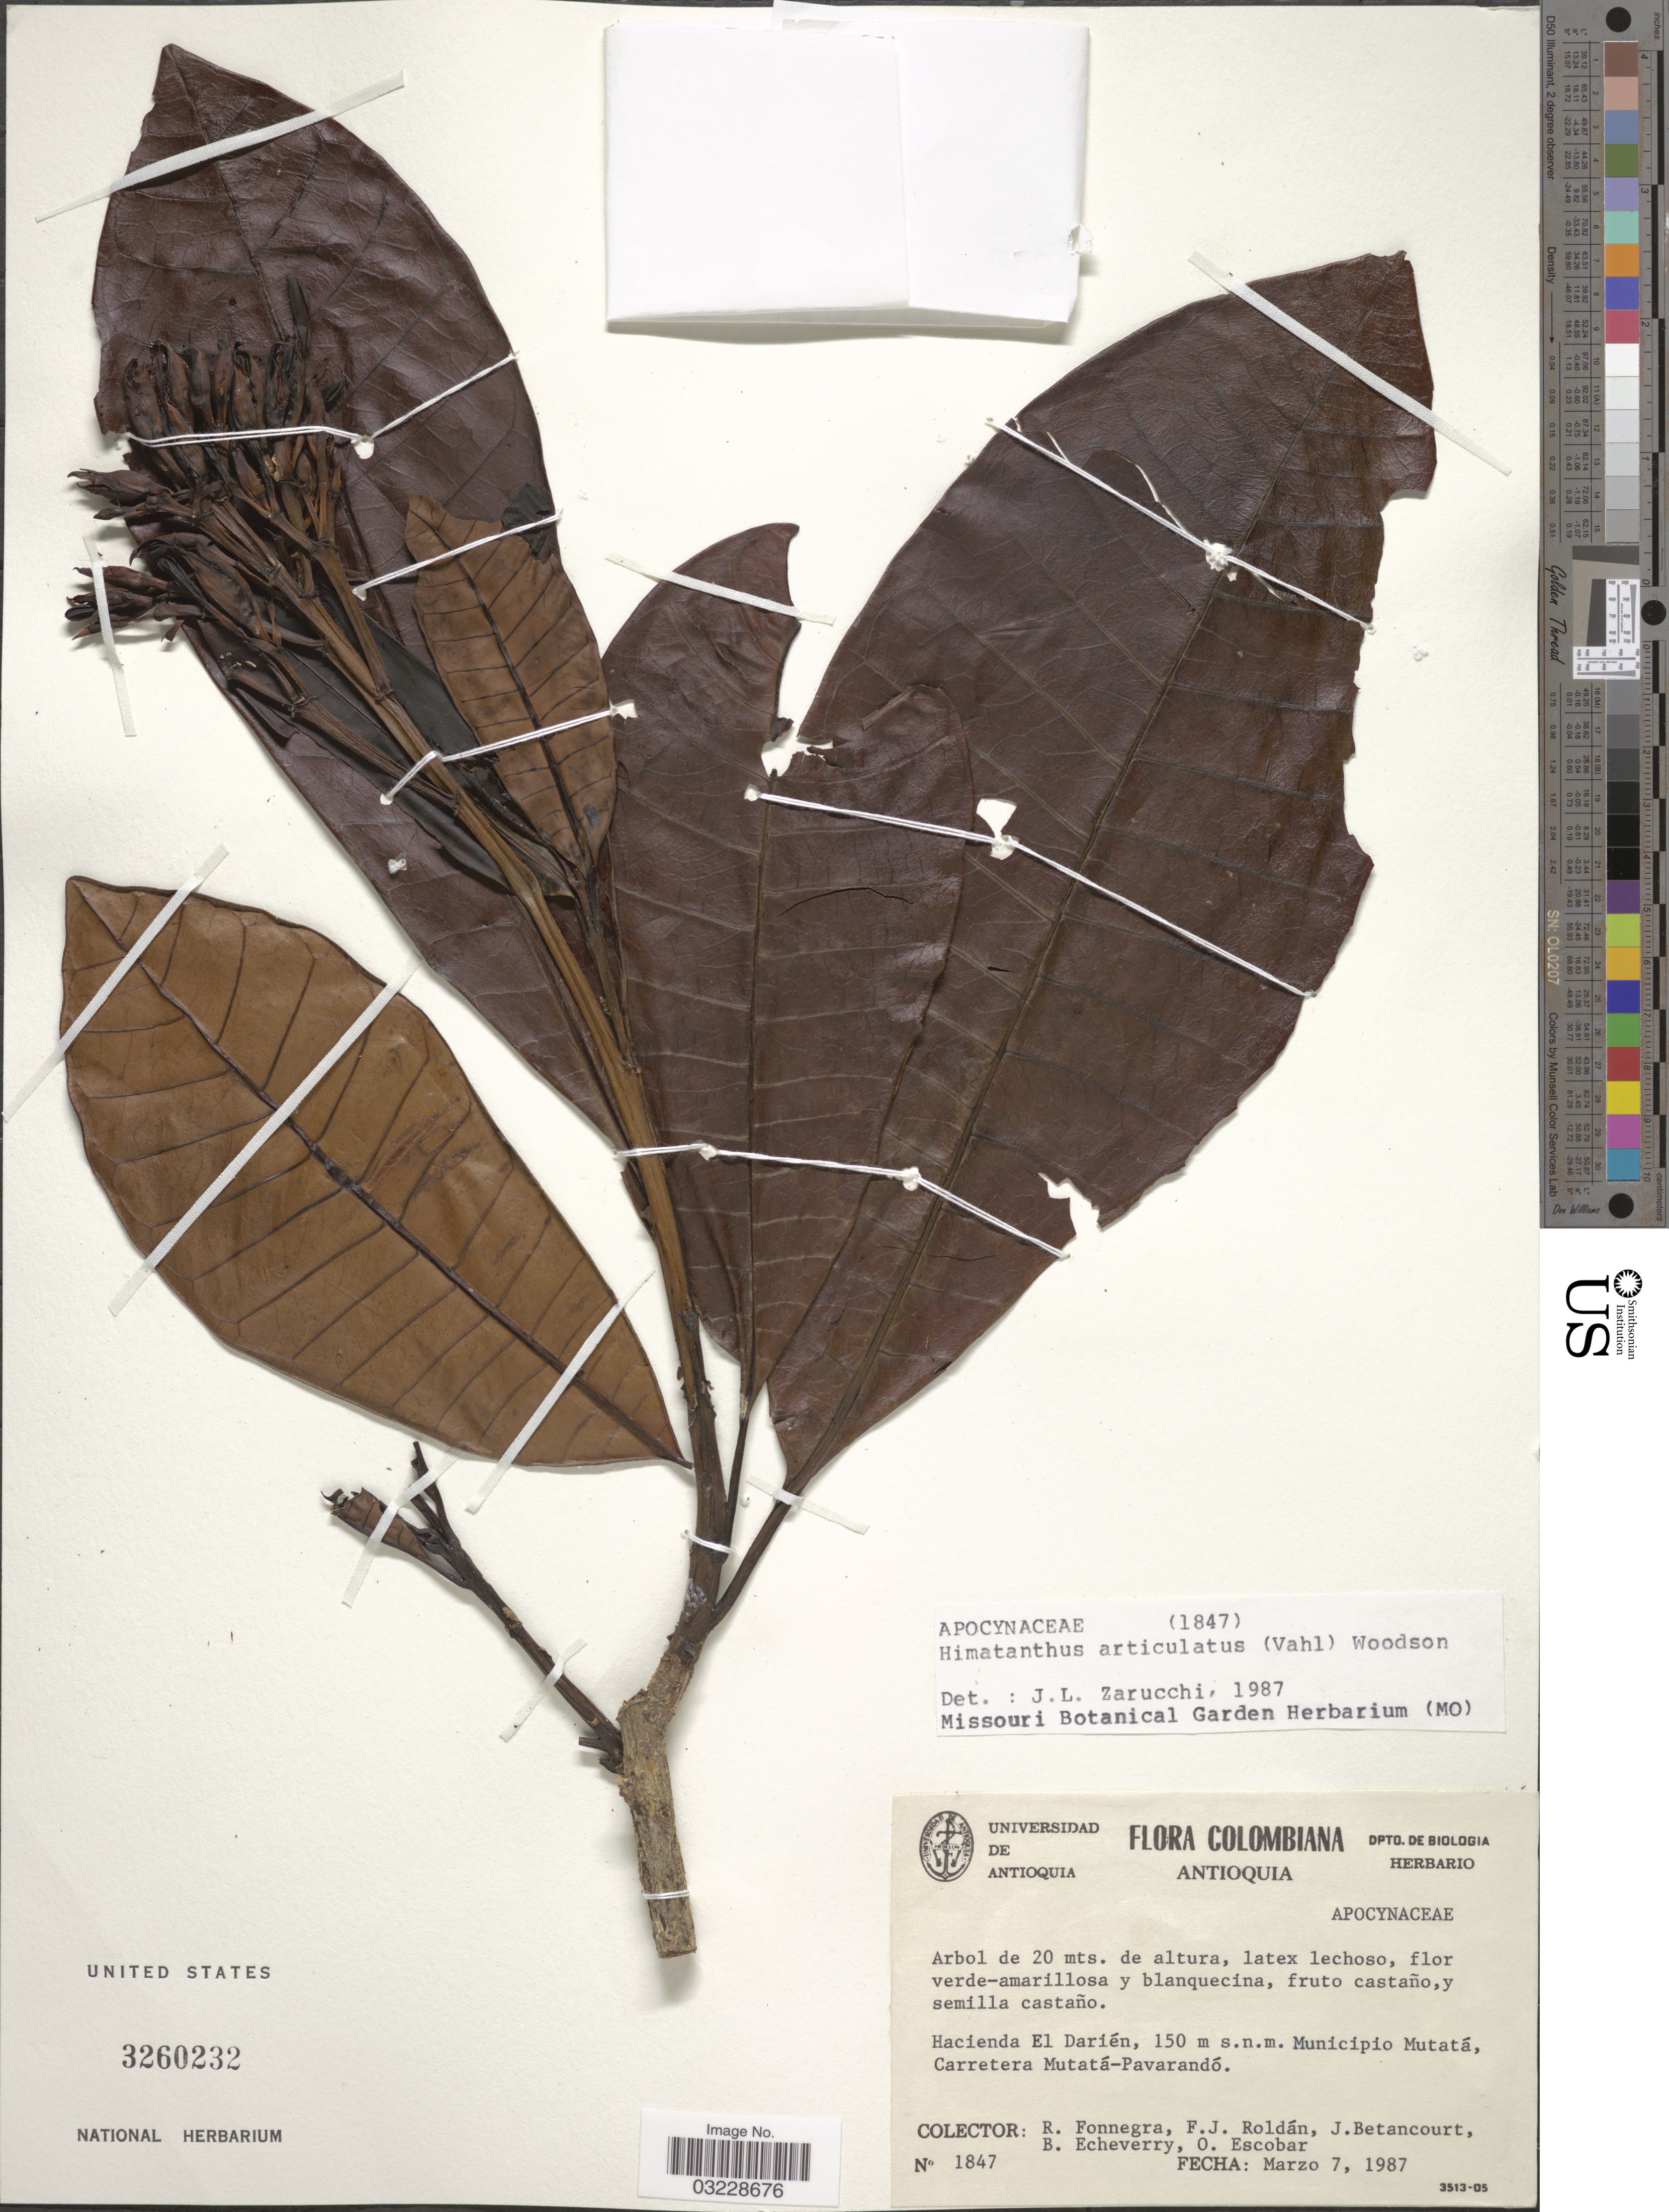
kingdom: Plantae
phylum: Tracheophyta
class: Magnoliopsida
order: Gentianales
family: Apocynaceae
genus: Himatanthus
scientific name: Himatanthus articulatus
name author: (Vahl) Woodson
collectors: R. Fonnegra G., F. J. Roldán, J. Betancourt, B. Echeverry & O. Escobar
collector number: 1847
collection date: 1987-03-07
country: Colombia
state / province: Antioquia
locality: Hacienda El Darién. Municipio Mutatá, Carretera Mutatá-Pavarandó.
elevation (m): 150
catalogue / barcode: US 3260232